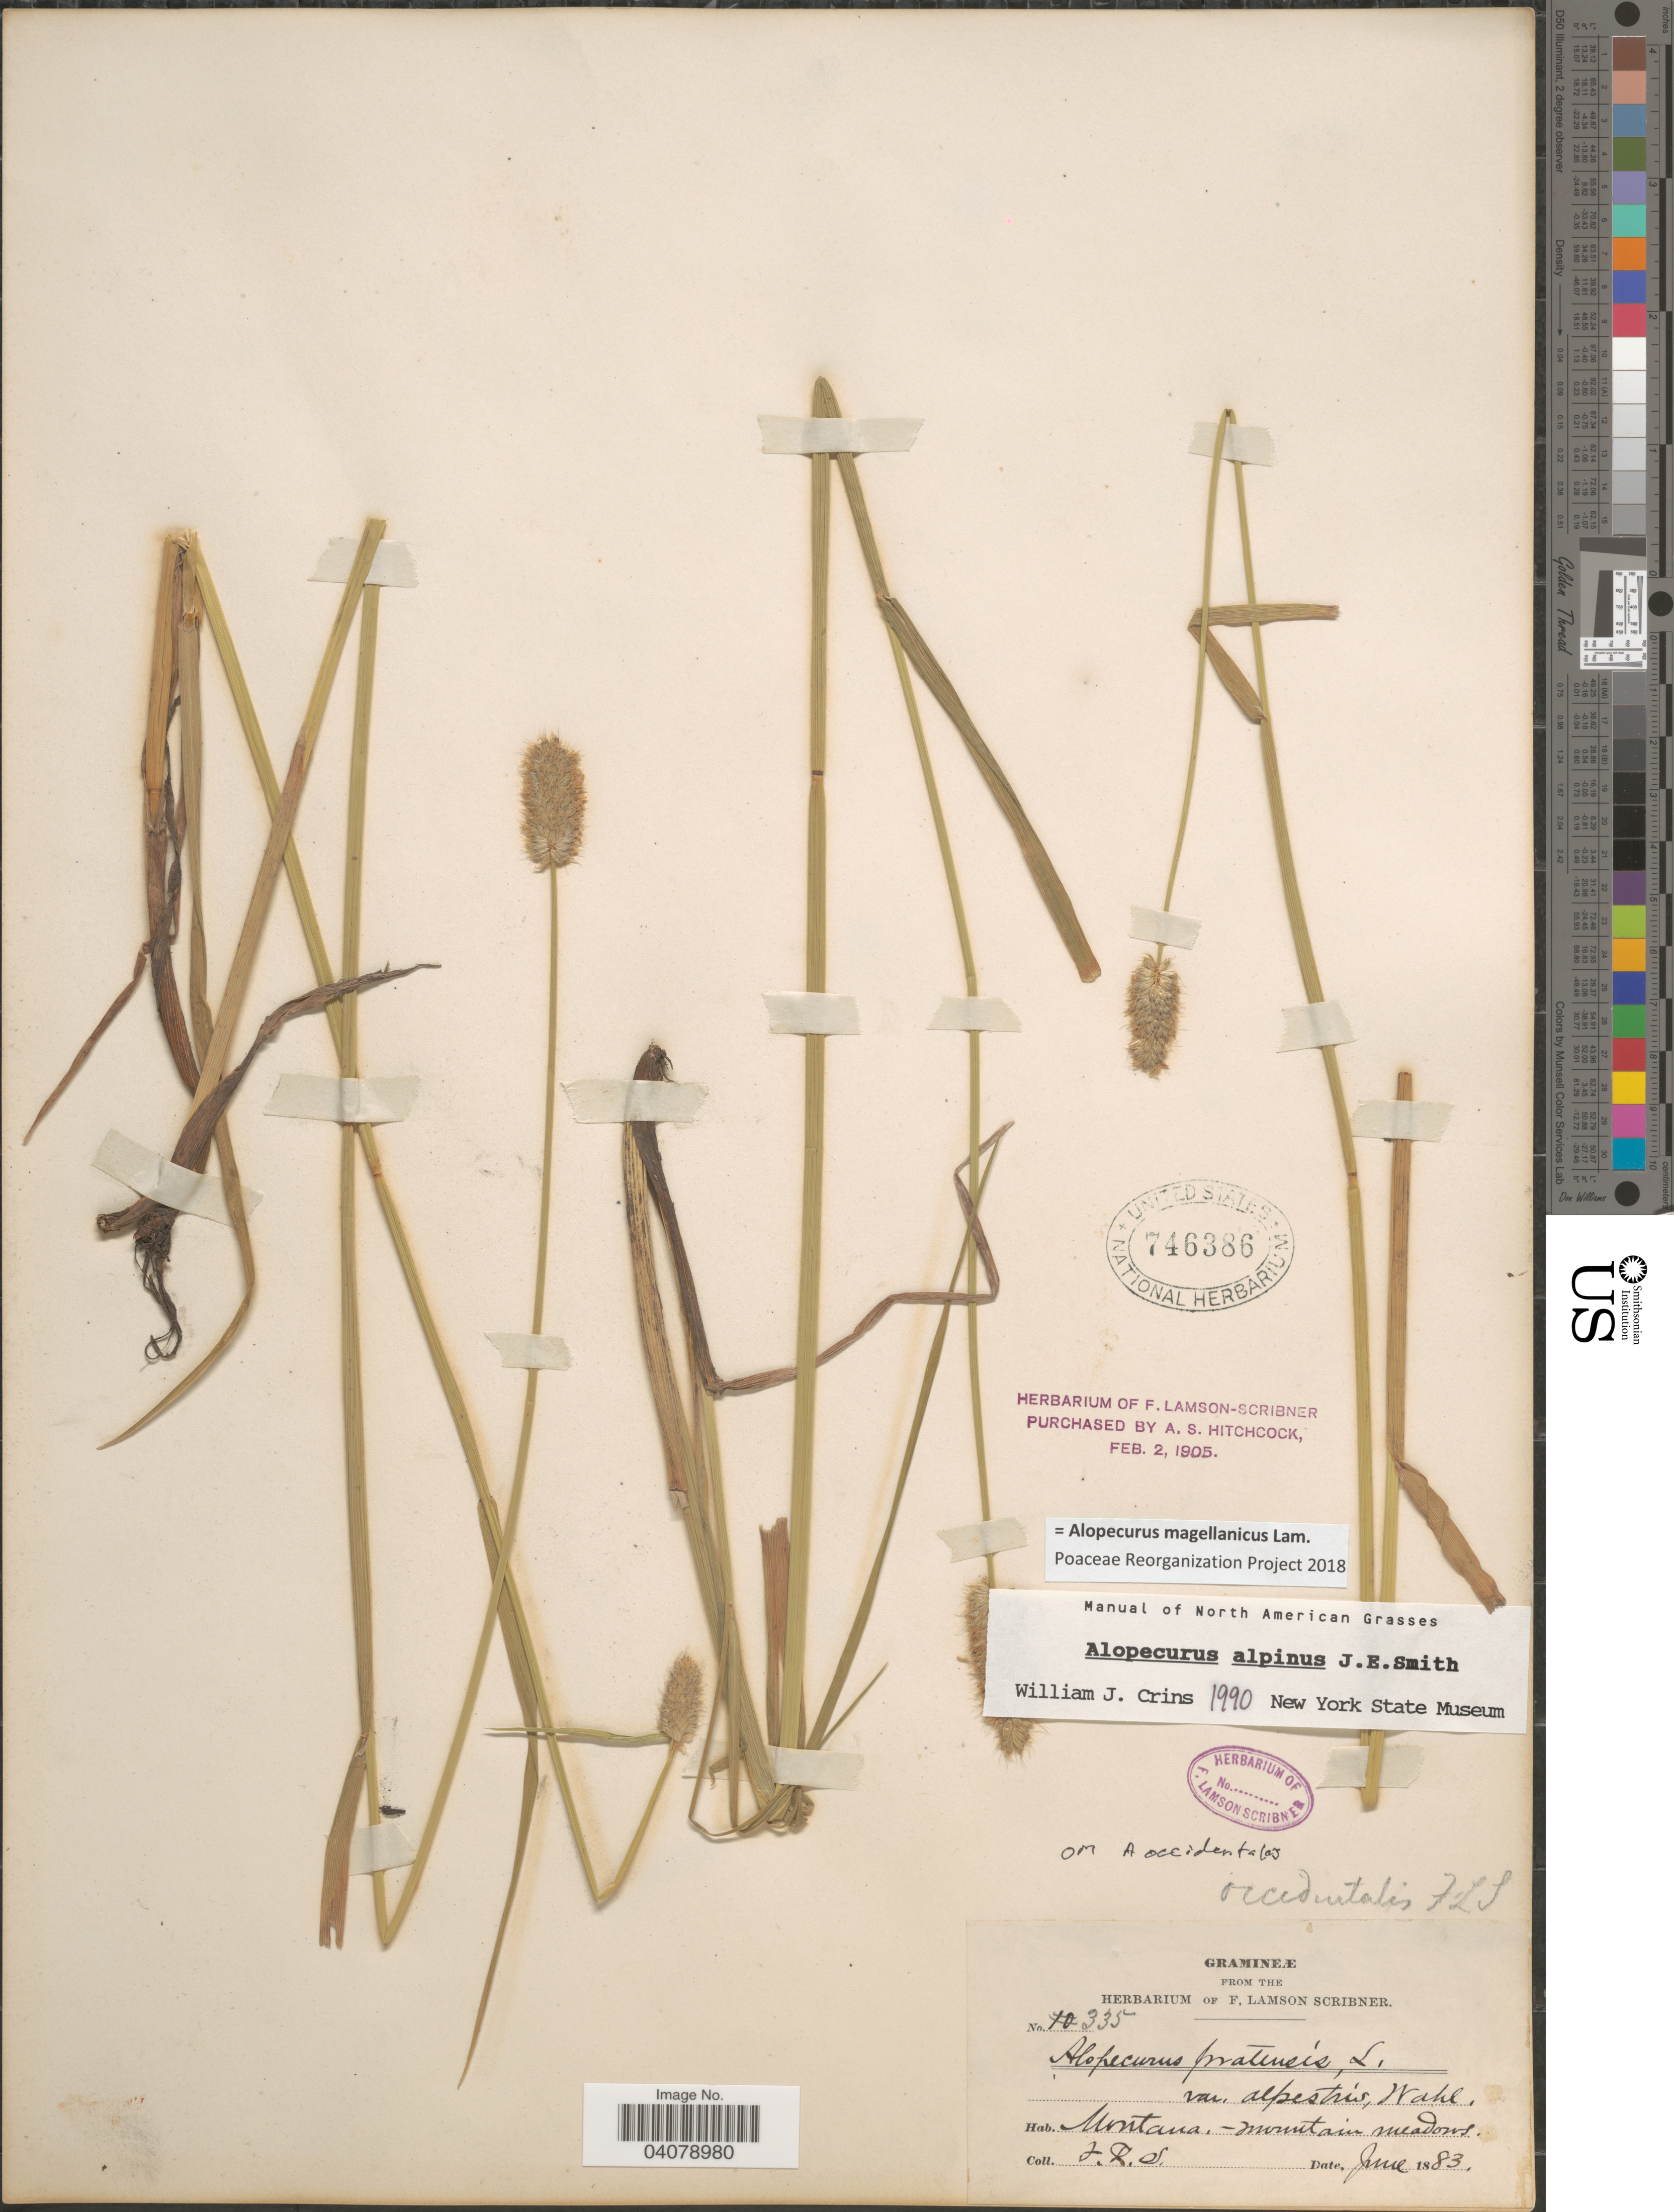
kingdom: Plantae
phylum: Tracheophyta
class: Liliopsida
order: Poales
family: Poaceae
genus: Alopecurus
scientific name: Alopecurus magellanicus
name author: Lam.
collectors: F. L. Scribner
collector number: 335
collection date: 1883-06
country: United States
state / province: Montana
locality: Mountain meadows.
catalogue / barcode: US 746386